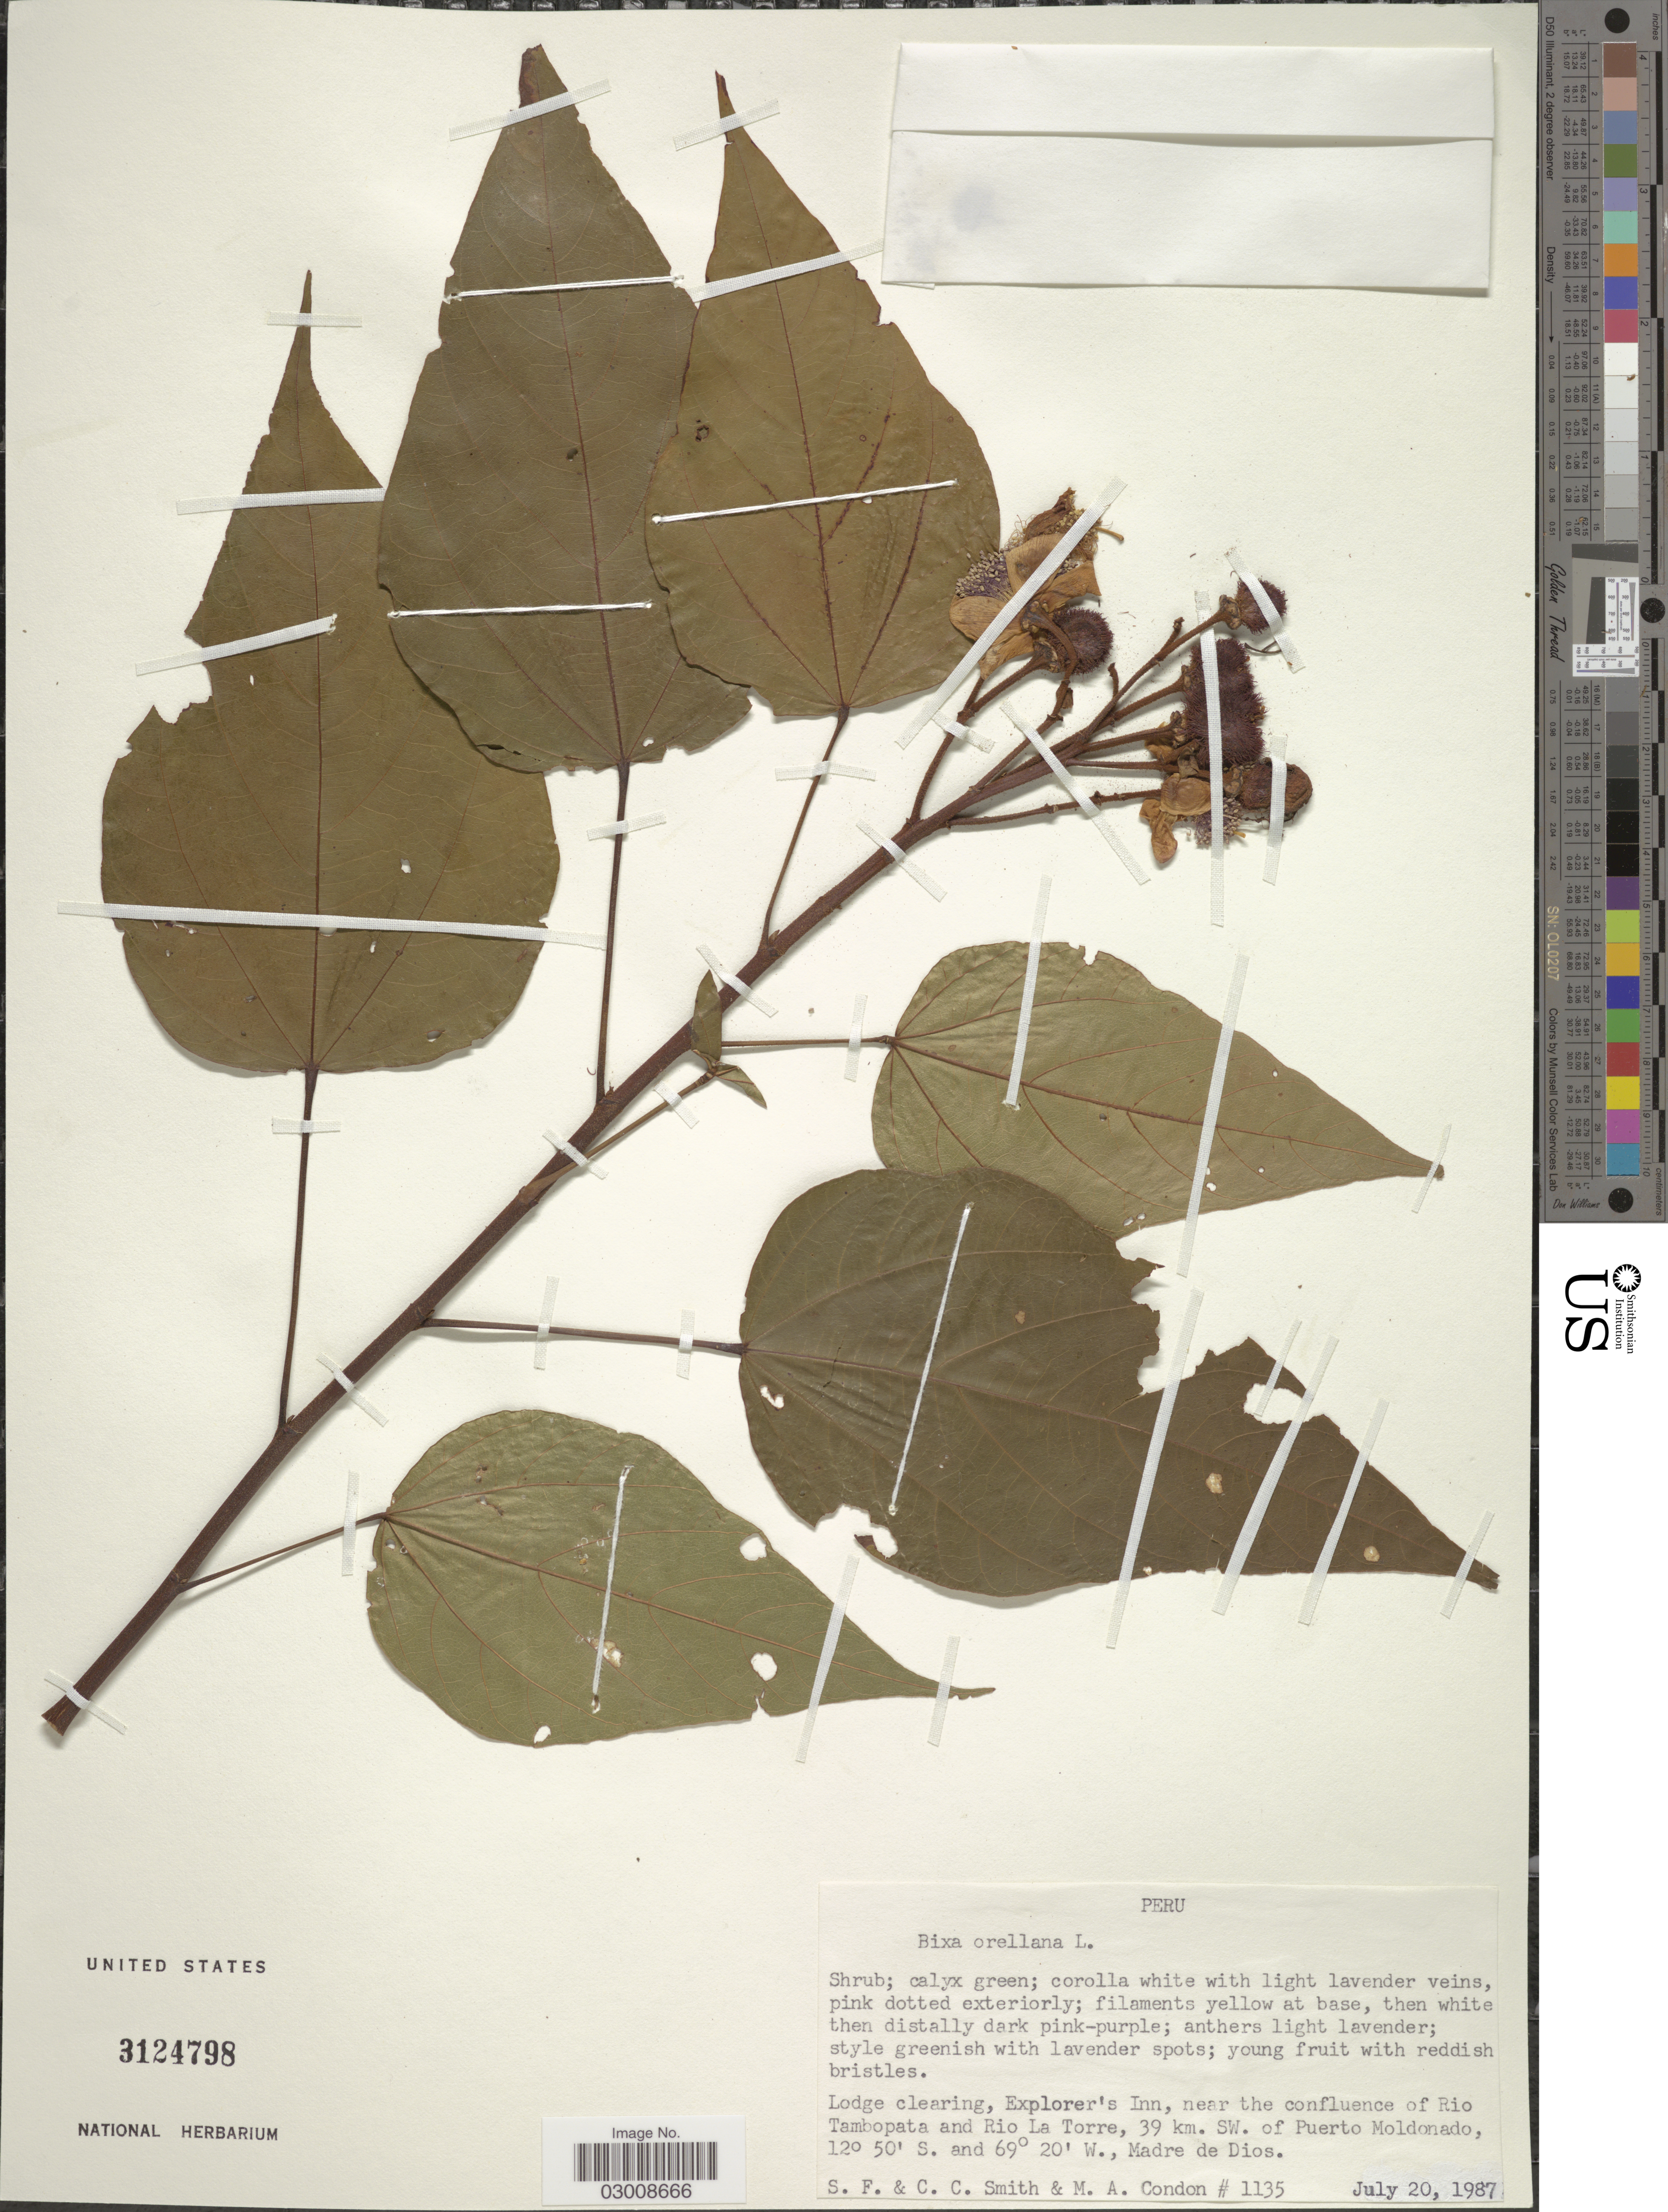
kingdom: Plantae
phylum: Tracheophyta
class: Magnoliopsida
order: Malvales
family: Bixaceae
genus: Bixa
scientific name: Bixa orellana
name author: L.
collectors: S.F. Smith, C. C. Smith & M. Condon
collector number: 1135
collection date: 1987-07-20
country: Peru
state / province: Madre de Dios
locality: Lodge clearing, Explorer's Inn, near the confluence of Rio Tambopata and Rio La Torre, 39 km. SW of Puerto Moldonado.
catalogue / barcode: US 3124798